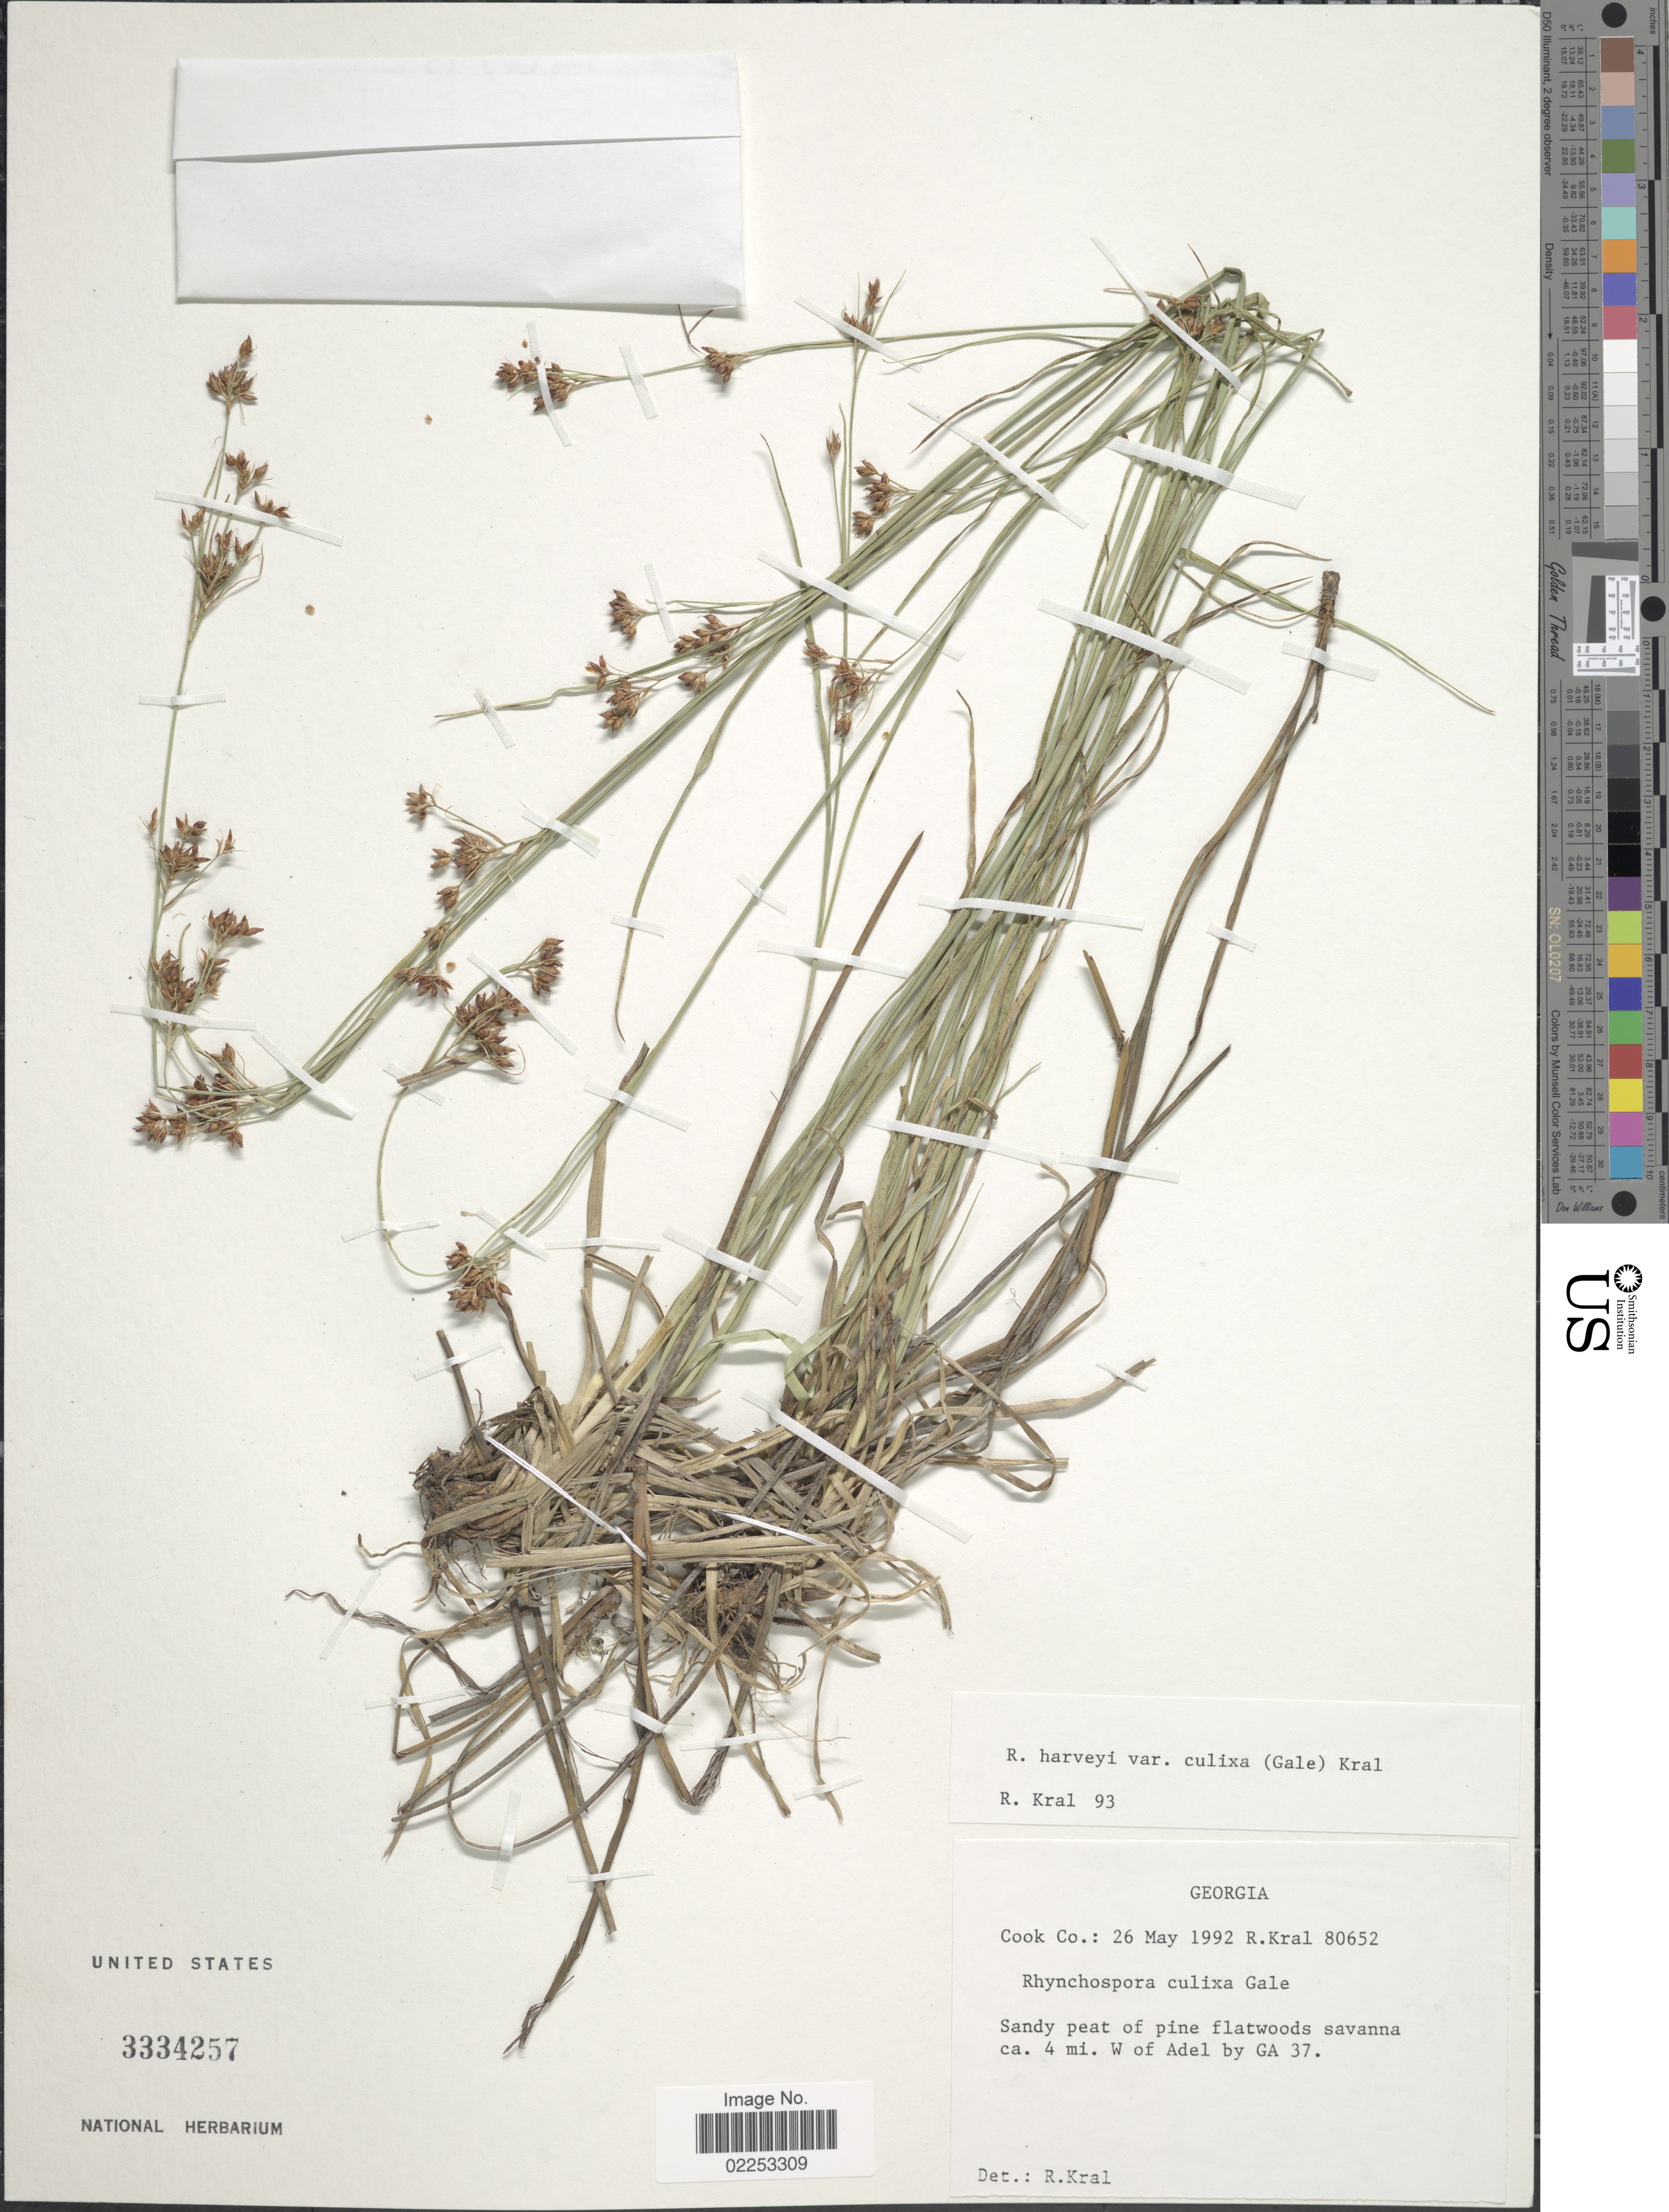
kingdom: Plantae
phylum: Tracheophyta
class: Liliopsida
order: Poales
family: Cyperaceae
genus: Rhynchospora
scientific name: Rhynchospora culixa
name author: Gale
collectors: R. Kral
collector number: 80652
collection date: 1992-05-26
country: United States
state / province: Georgia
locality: Cook Co, Sandy peat of pine flatwoods savanna ca. 4 mi W of Adel by GA 37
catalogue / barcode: US 3334257